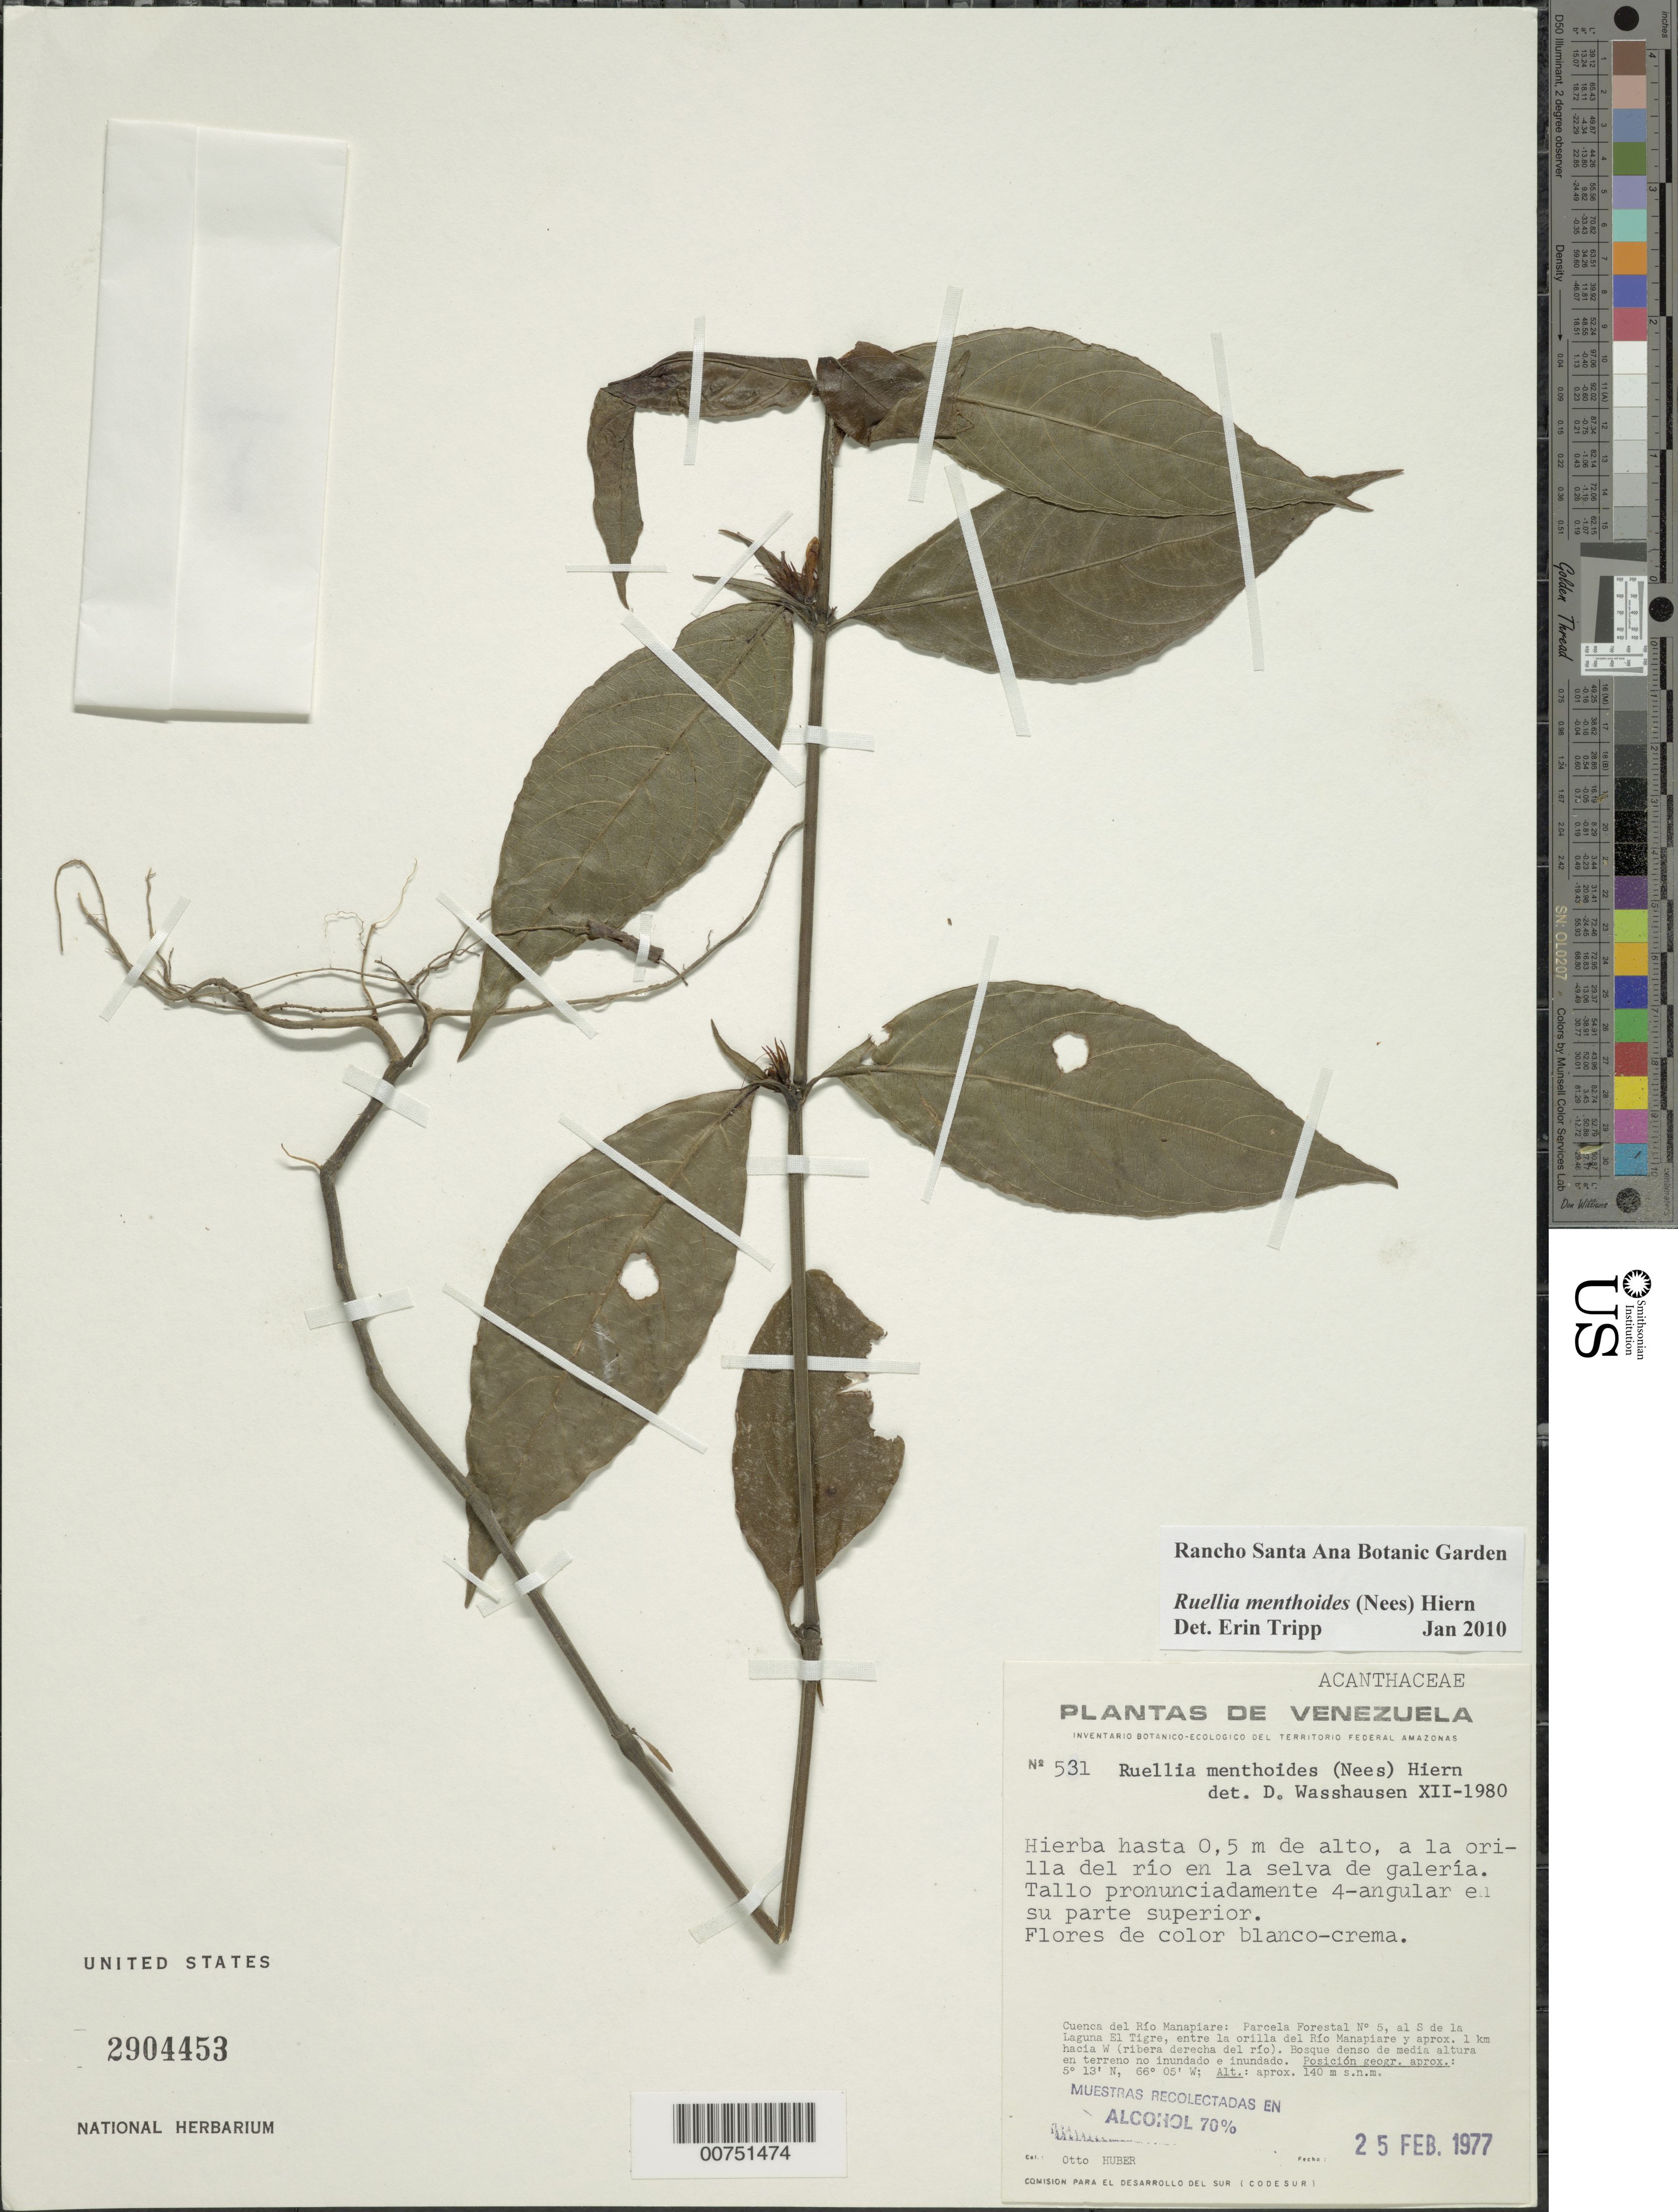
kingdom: Plantae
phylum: Tracheophyta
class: Magnoliopsida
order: Lamiales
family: Acanthaceae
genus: Ruellia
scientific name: Ruellia menthoides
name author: (Nees) Hiern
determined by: Wasshausen, Dieter C., (BOT), Smithsonian Institution - National Museum of Natural History (UNITED STATES)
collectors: O. Huber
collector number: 531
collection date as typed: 25-Feb-77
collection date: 1977-02-25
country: Venezuela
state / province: Amazonas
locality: Río Manapiare, Parcela Forestal No. 5, al S de la Laguna El Tigre, entre la orilla del Río Manapiare y aprox 1 km hacia W (ribera derecha del río)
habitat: Bosque denso de media altura en terreno no inundado e inundado. A la orilla del rio en la selva de galeria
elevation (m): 140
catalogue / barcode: US 2904453